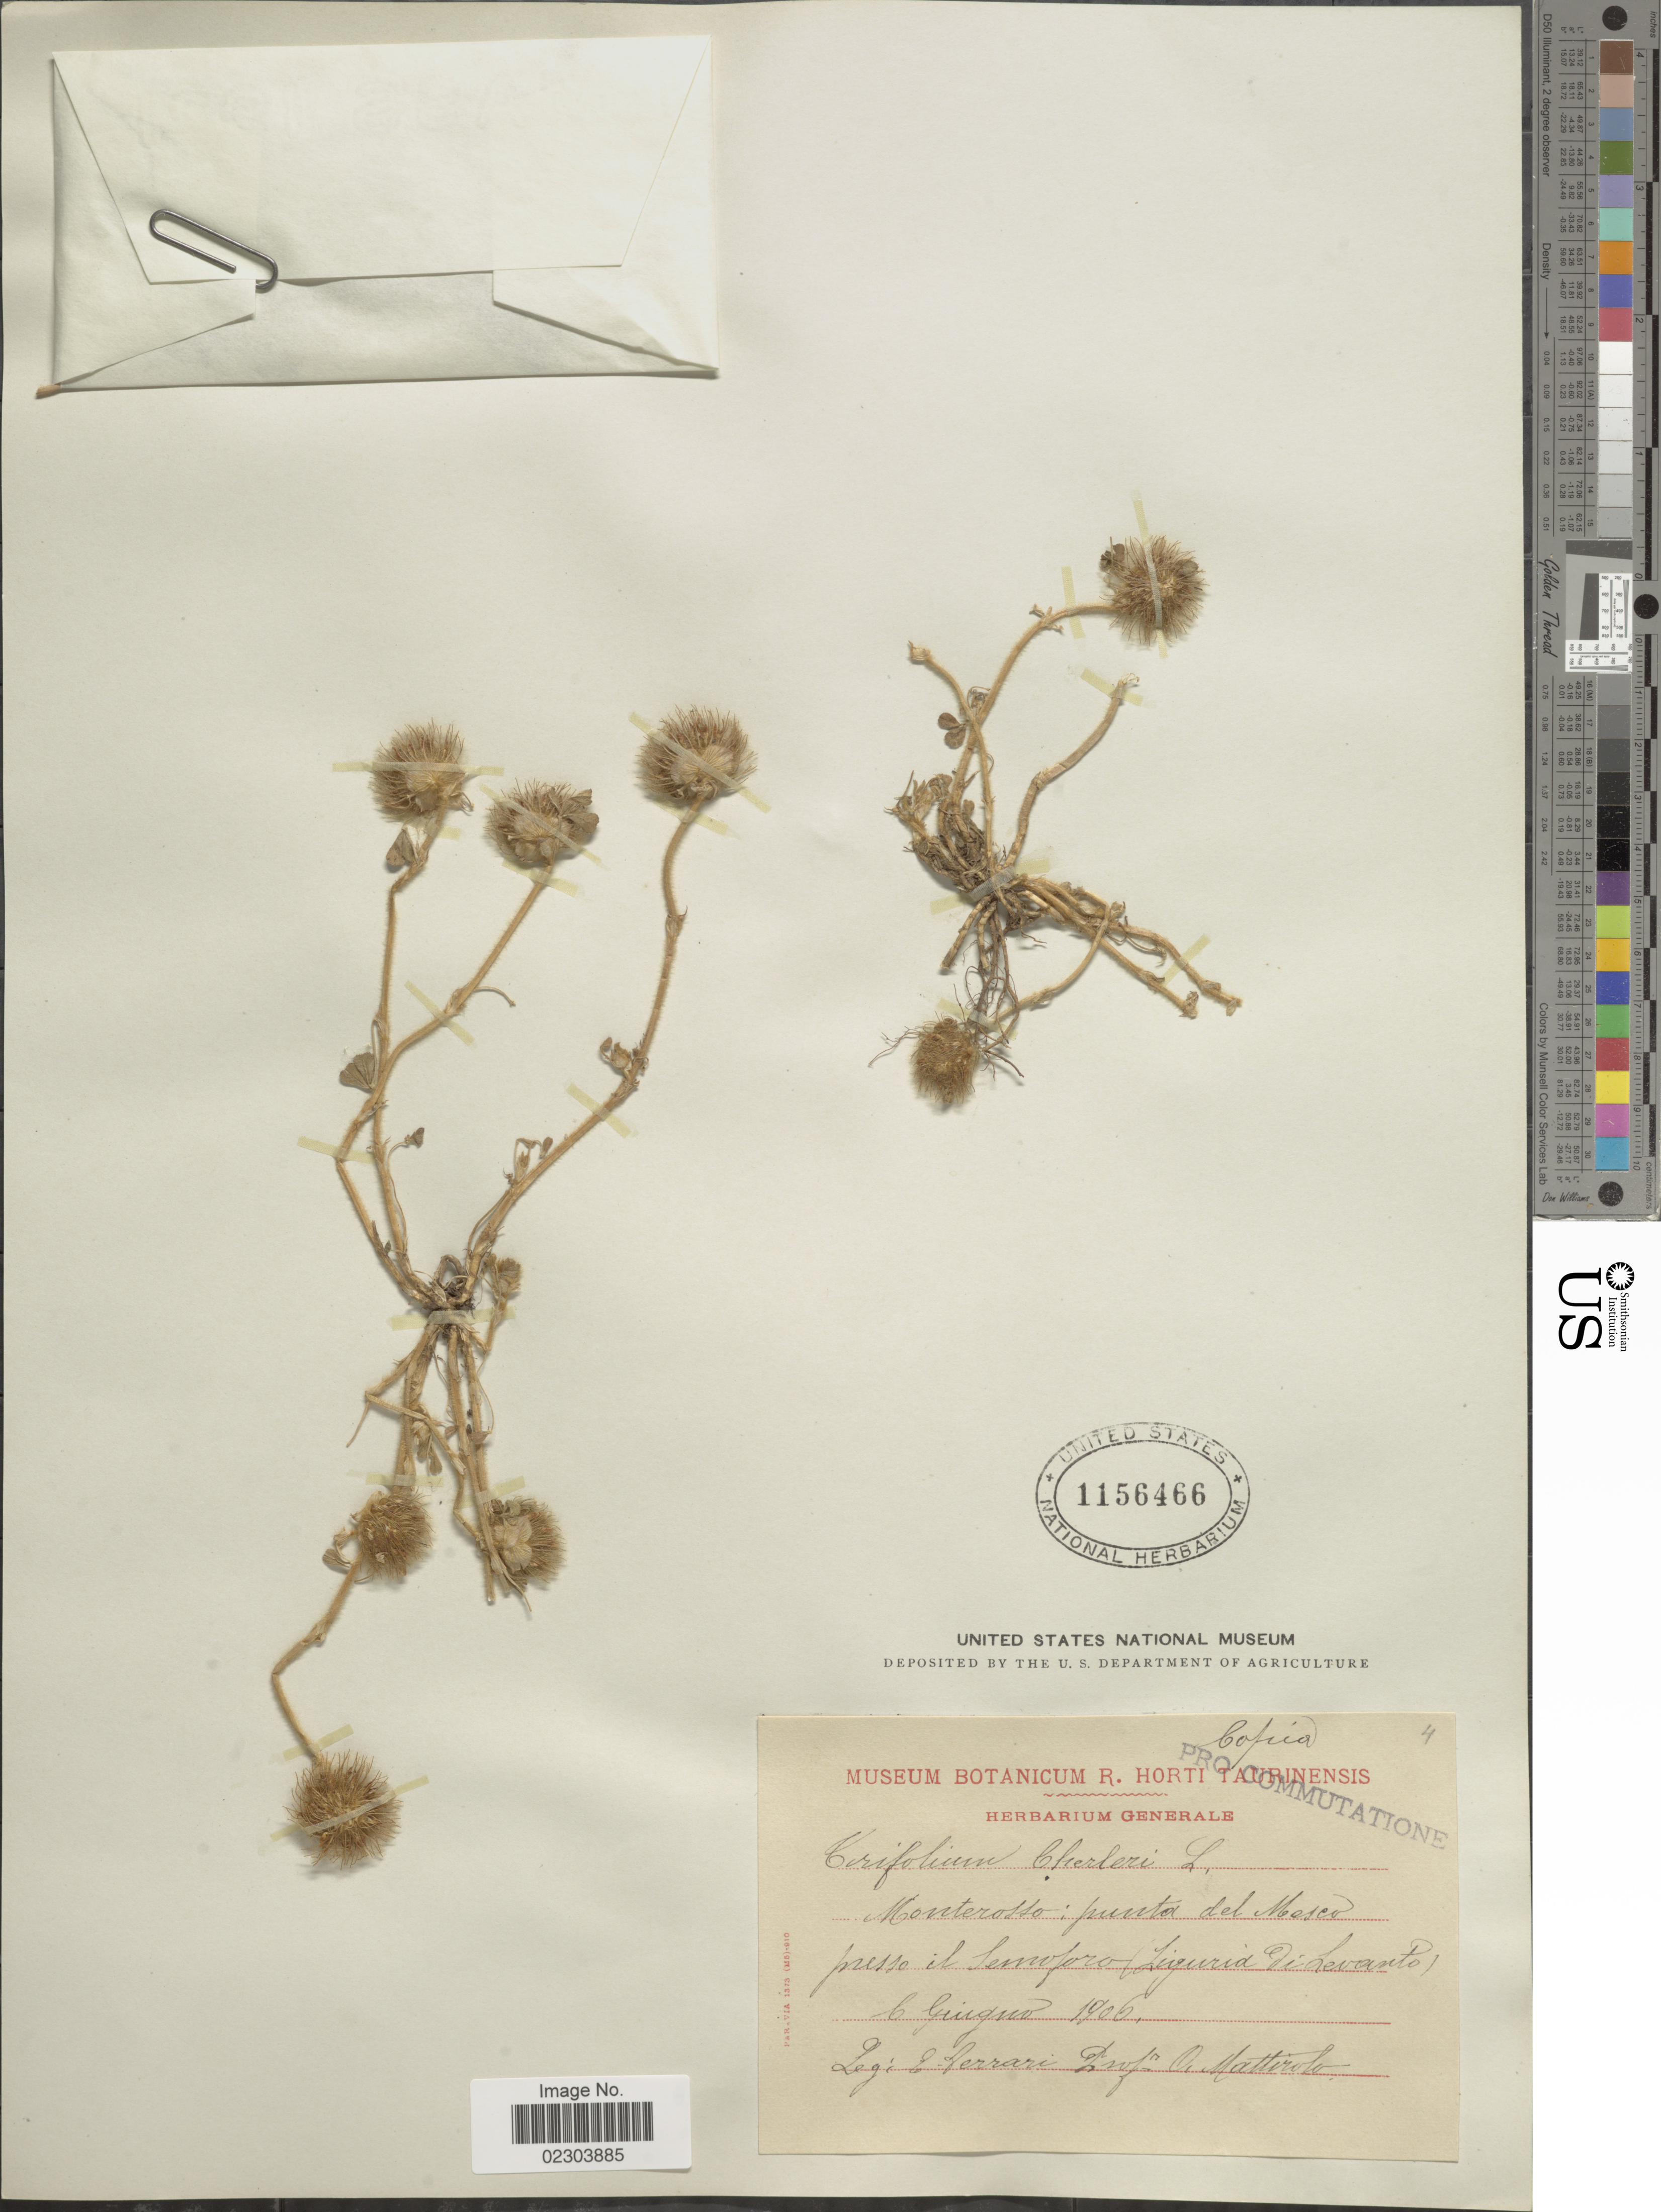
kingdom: Plantae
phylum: Tracheophyta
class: Magnoliopsida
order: Fabales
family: Fabaceae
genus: Trifolium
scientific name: Trifolium cherleri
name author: L.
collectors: Ferrari & O. Mattirolo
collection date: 1906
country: Italy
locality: Monterosso: punta del Mesco, presso il Semopro (Liguria di Levanto) [interpreted]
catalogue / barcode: US 1156466